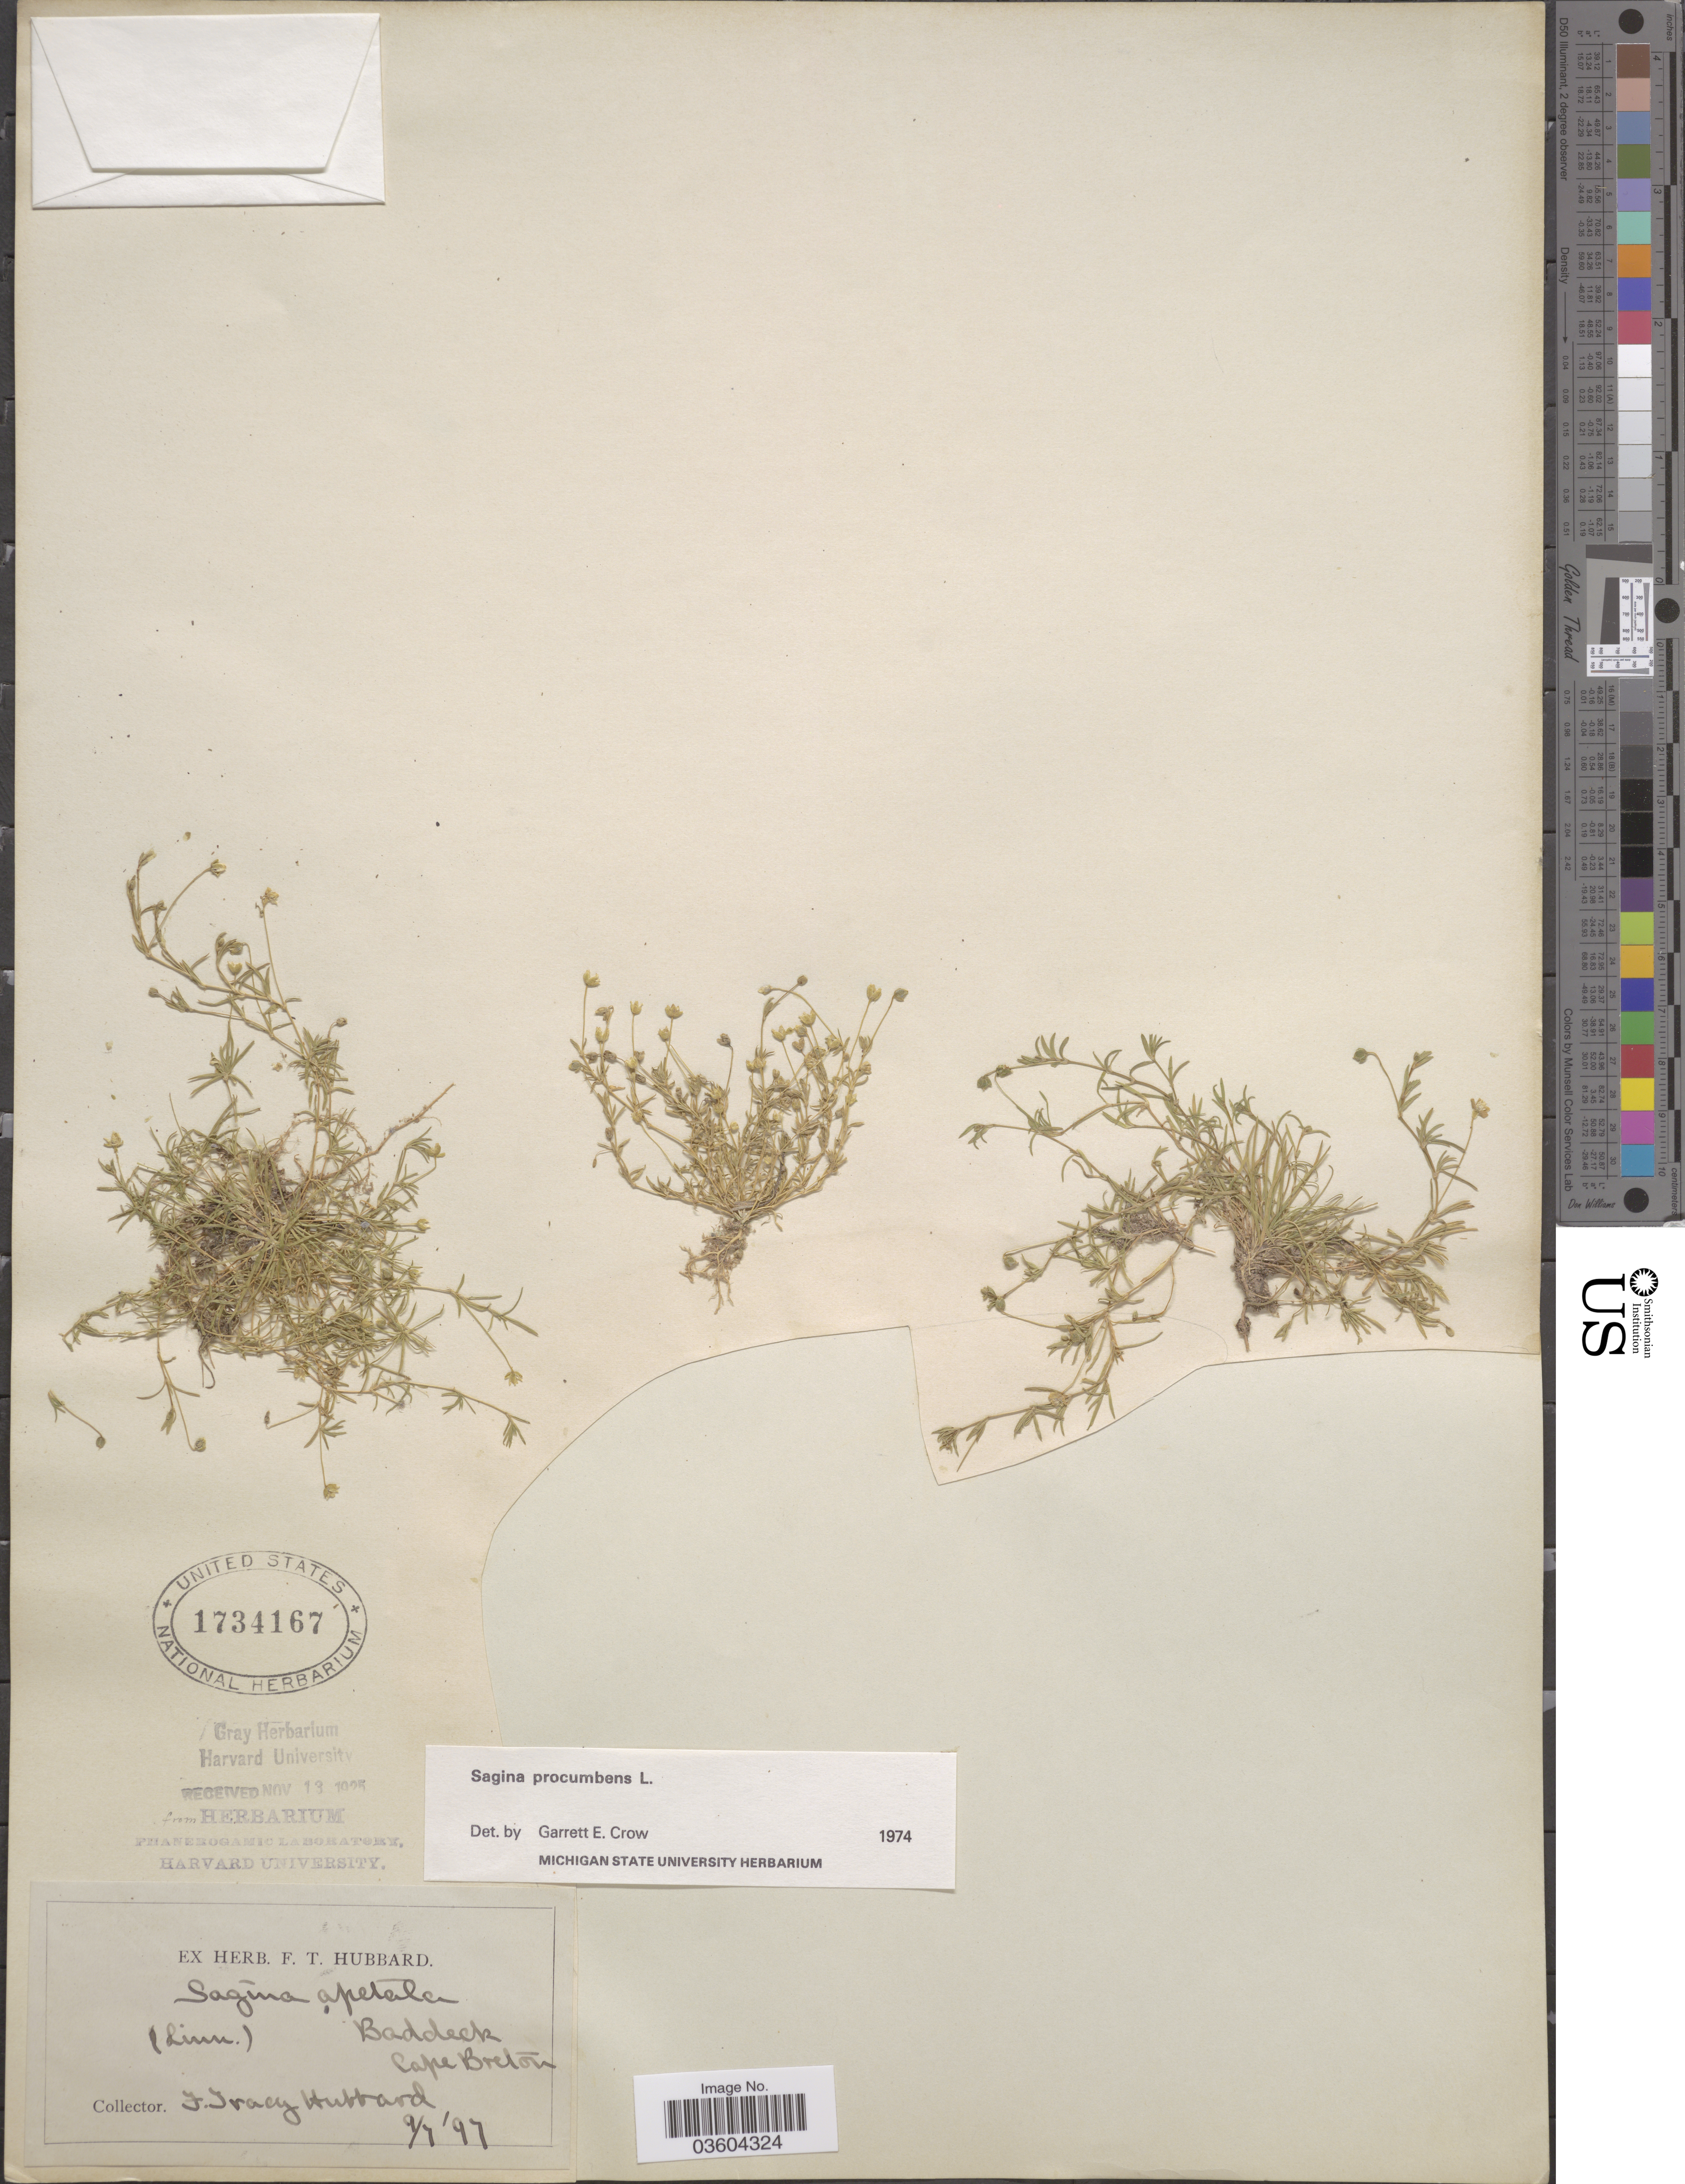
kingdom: Plantae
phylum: Tracheophyta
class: Magnoliopsida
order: Caryophyllales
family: Caryophyllaceae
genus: Sagina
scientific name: Sagina procumbens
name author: L.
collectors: F. T. Hubbard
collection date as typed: Transcribed d/m/y: 9/7/97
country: Canada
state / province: Nova Scotia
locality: Baddeck Cape Breton.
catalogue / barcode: US 1734167